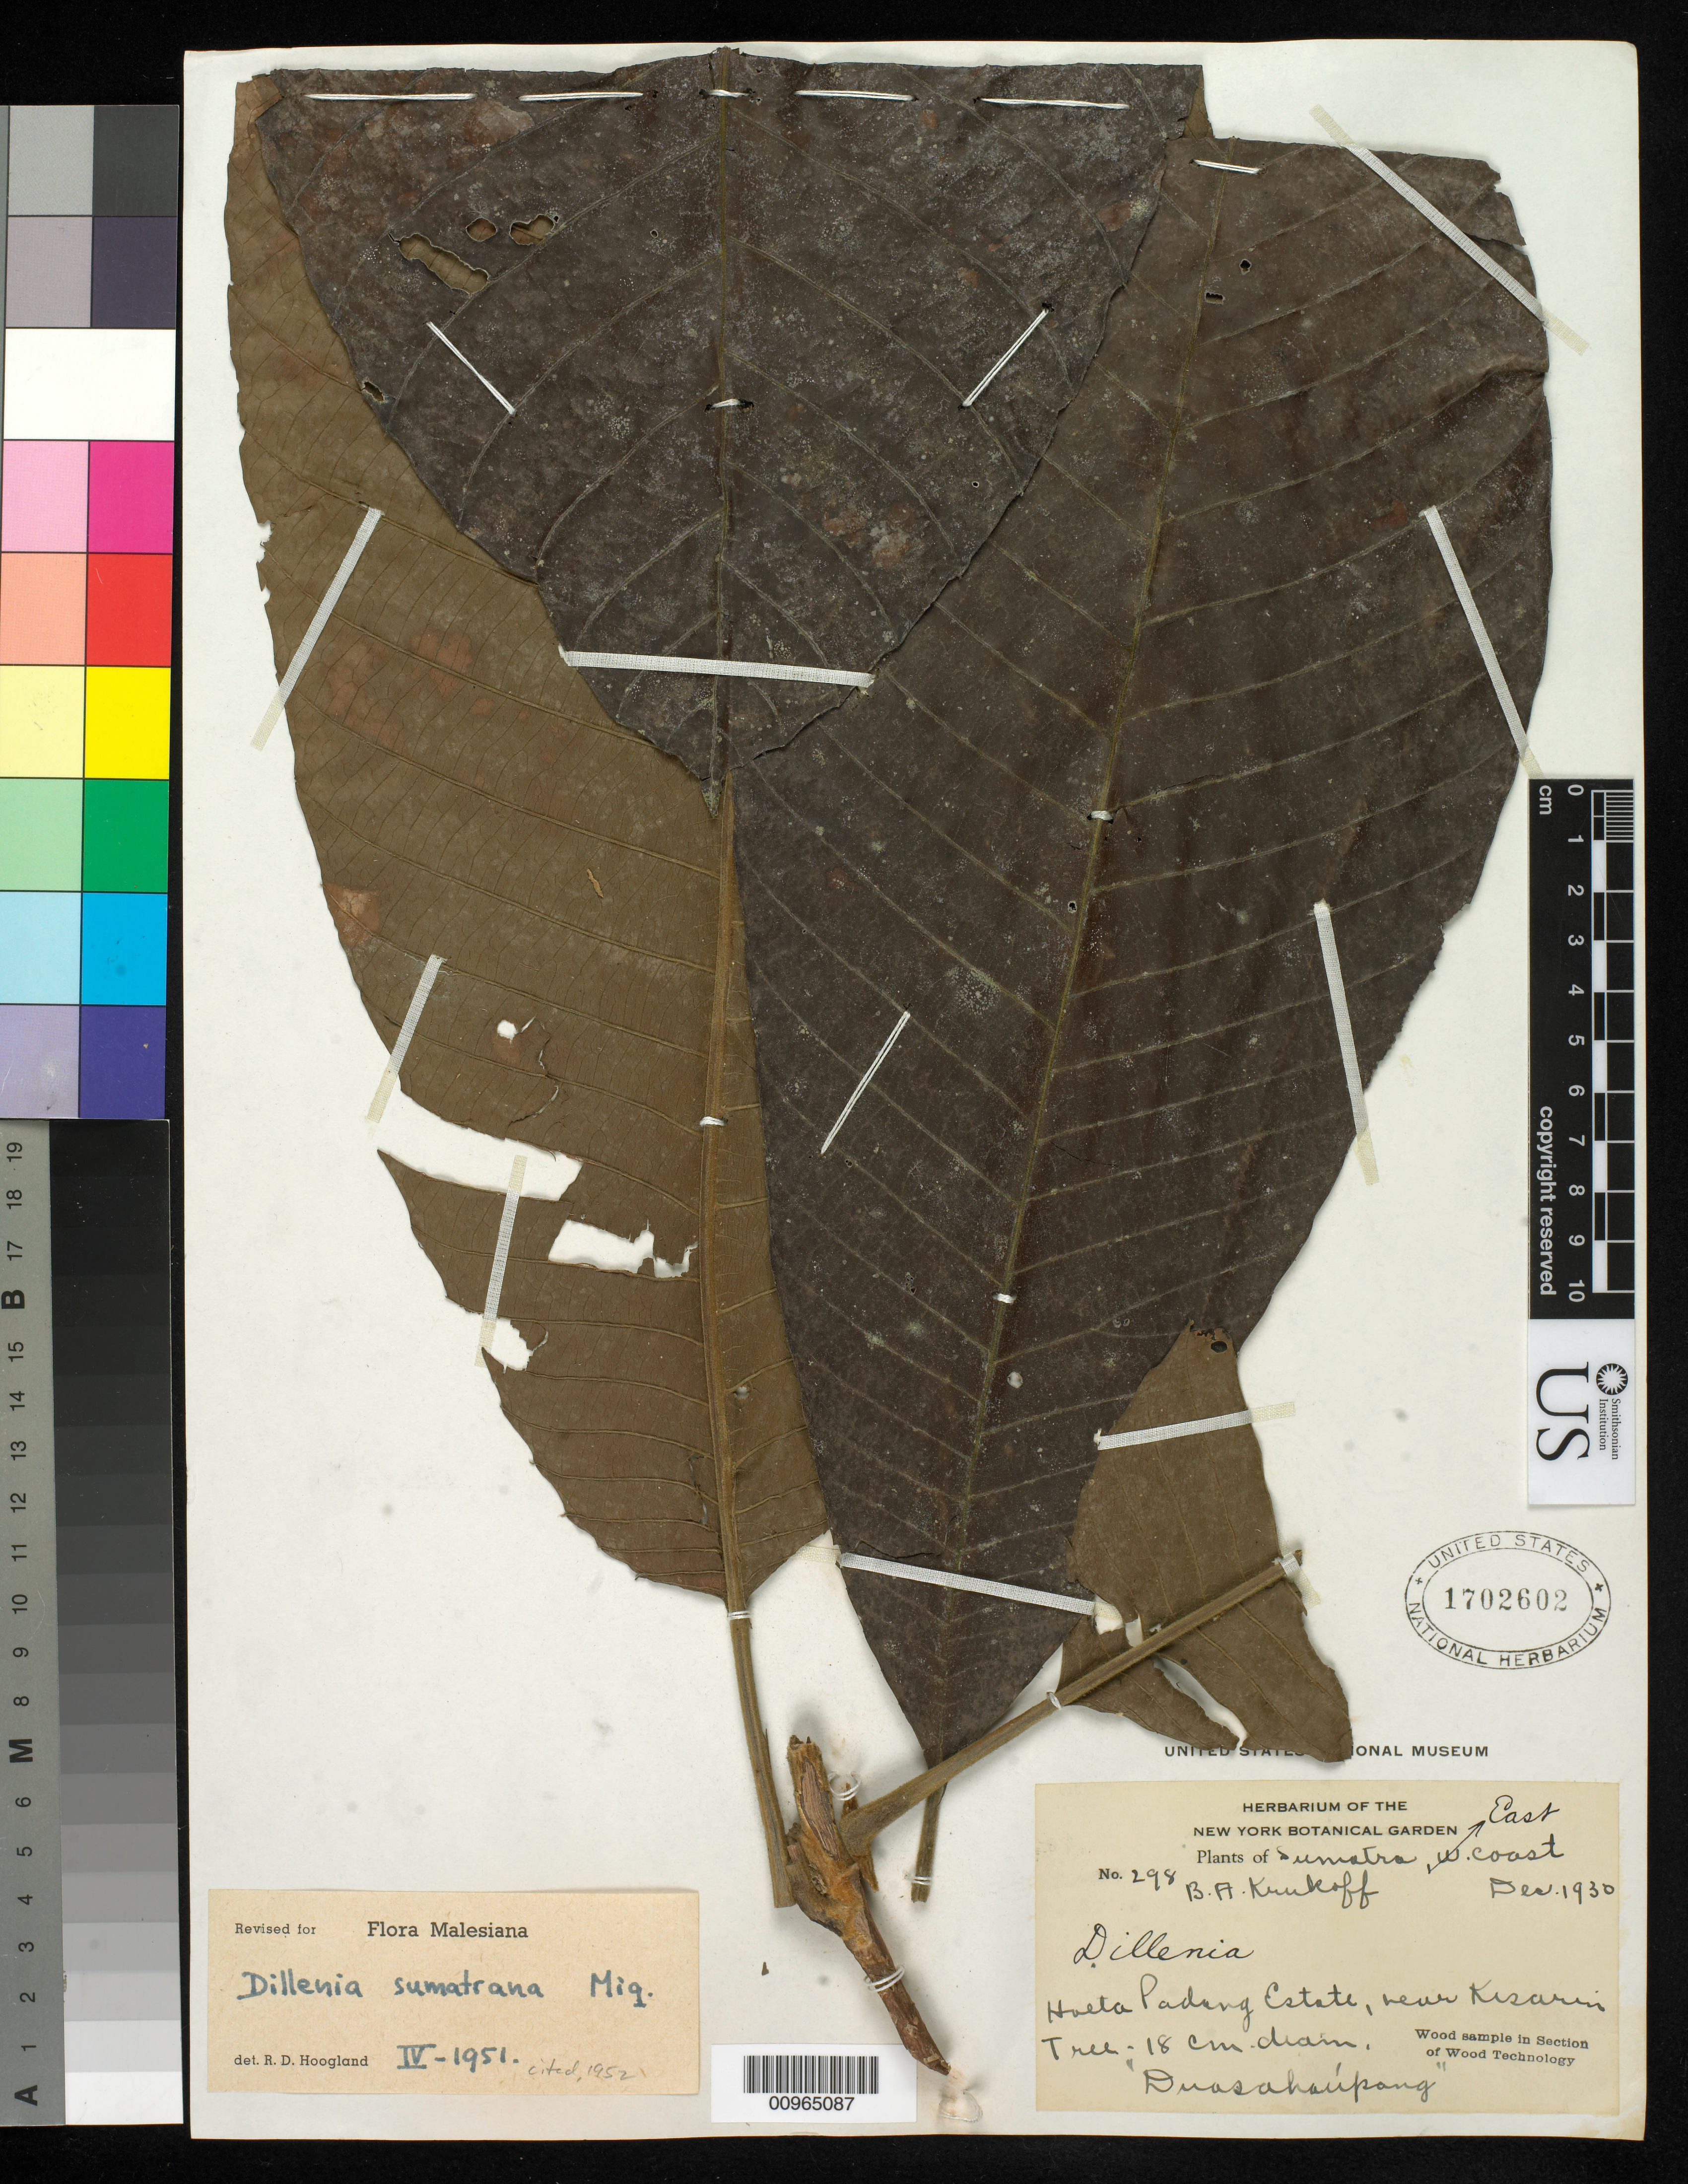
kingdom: Plantae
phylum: Tracheophyta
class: Magnoliopsida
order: Dilleniales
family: Dilleniaceae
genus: Dillenia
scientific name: Dillenia sumatrana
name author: Miq.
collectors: B. A. Krukoff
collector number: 298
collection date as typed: Dec 1930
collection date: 1930-12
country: Indonesia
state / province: Sumatra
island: Sumatra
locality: Halta Padang Estate, near Kisarin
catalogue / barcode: US 1702602